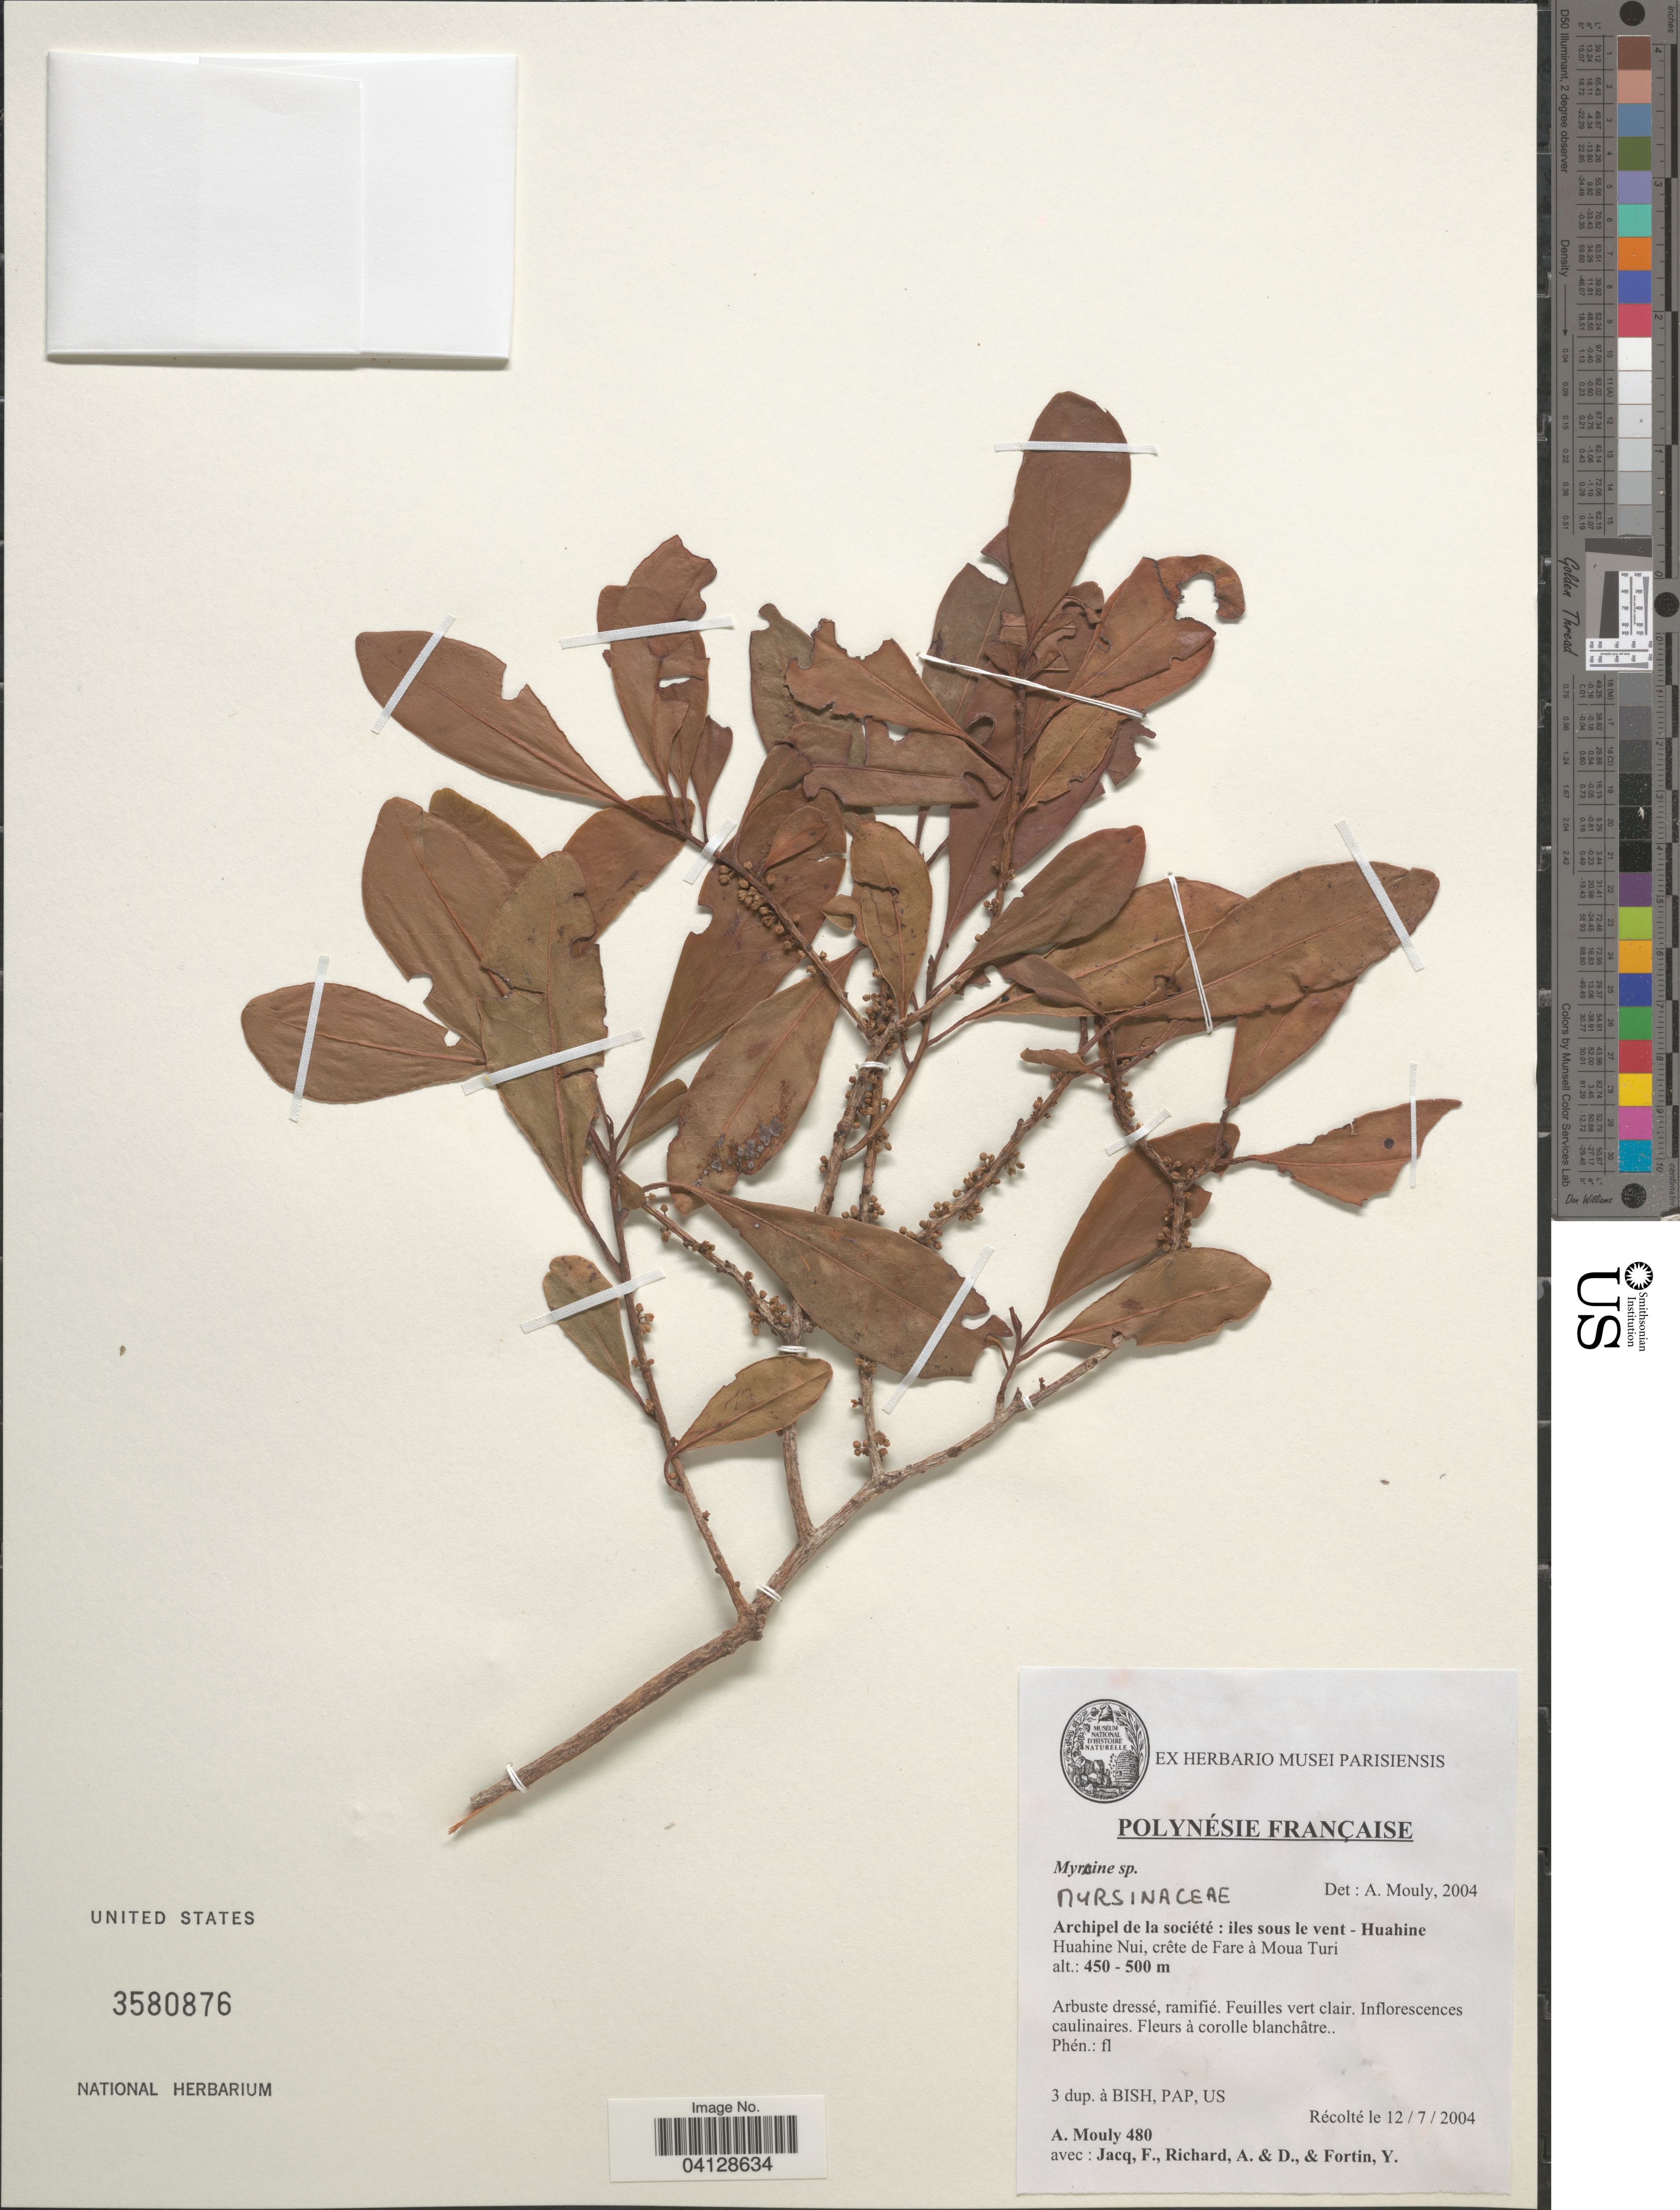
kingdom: Plantae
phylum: Tracheophyta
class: Magnoliopsida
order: Ericales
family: Primulaceae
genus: Myrsine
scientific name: Myrsine sp.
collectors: A. Mouly, F. Jacq, A. Richard, D. Richard & Y. Fortin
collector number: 480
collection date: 2004-07-12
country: French Polynesia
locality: Polynésie Française. Archipel de la société: iles sous le vent - Huahine. Huahine Nui, crête de Fare à Moua Turi.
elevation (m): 450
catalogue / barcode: US 3580876